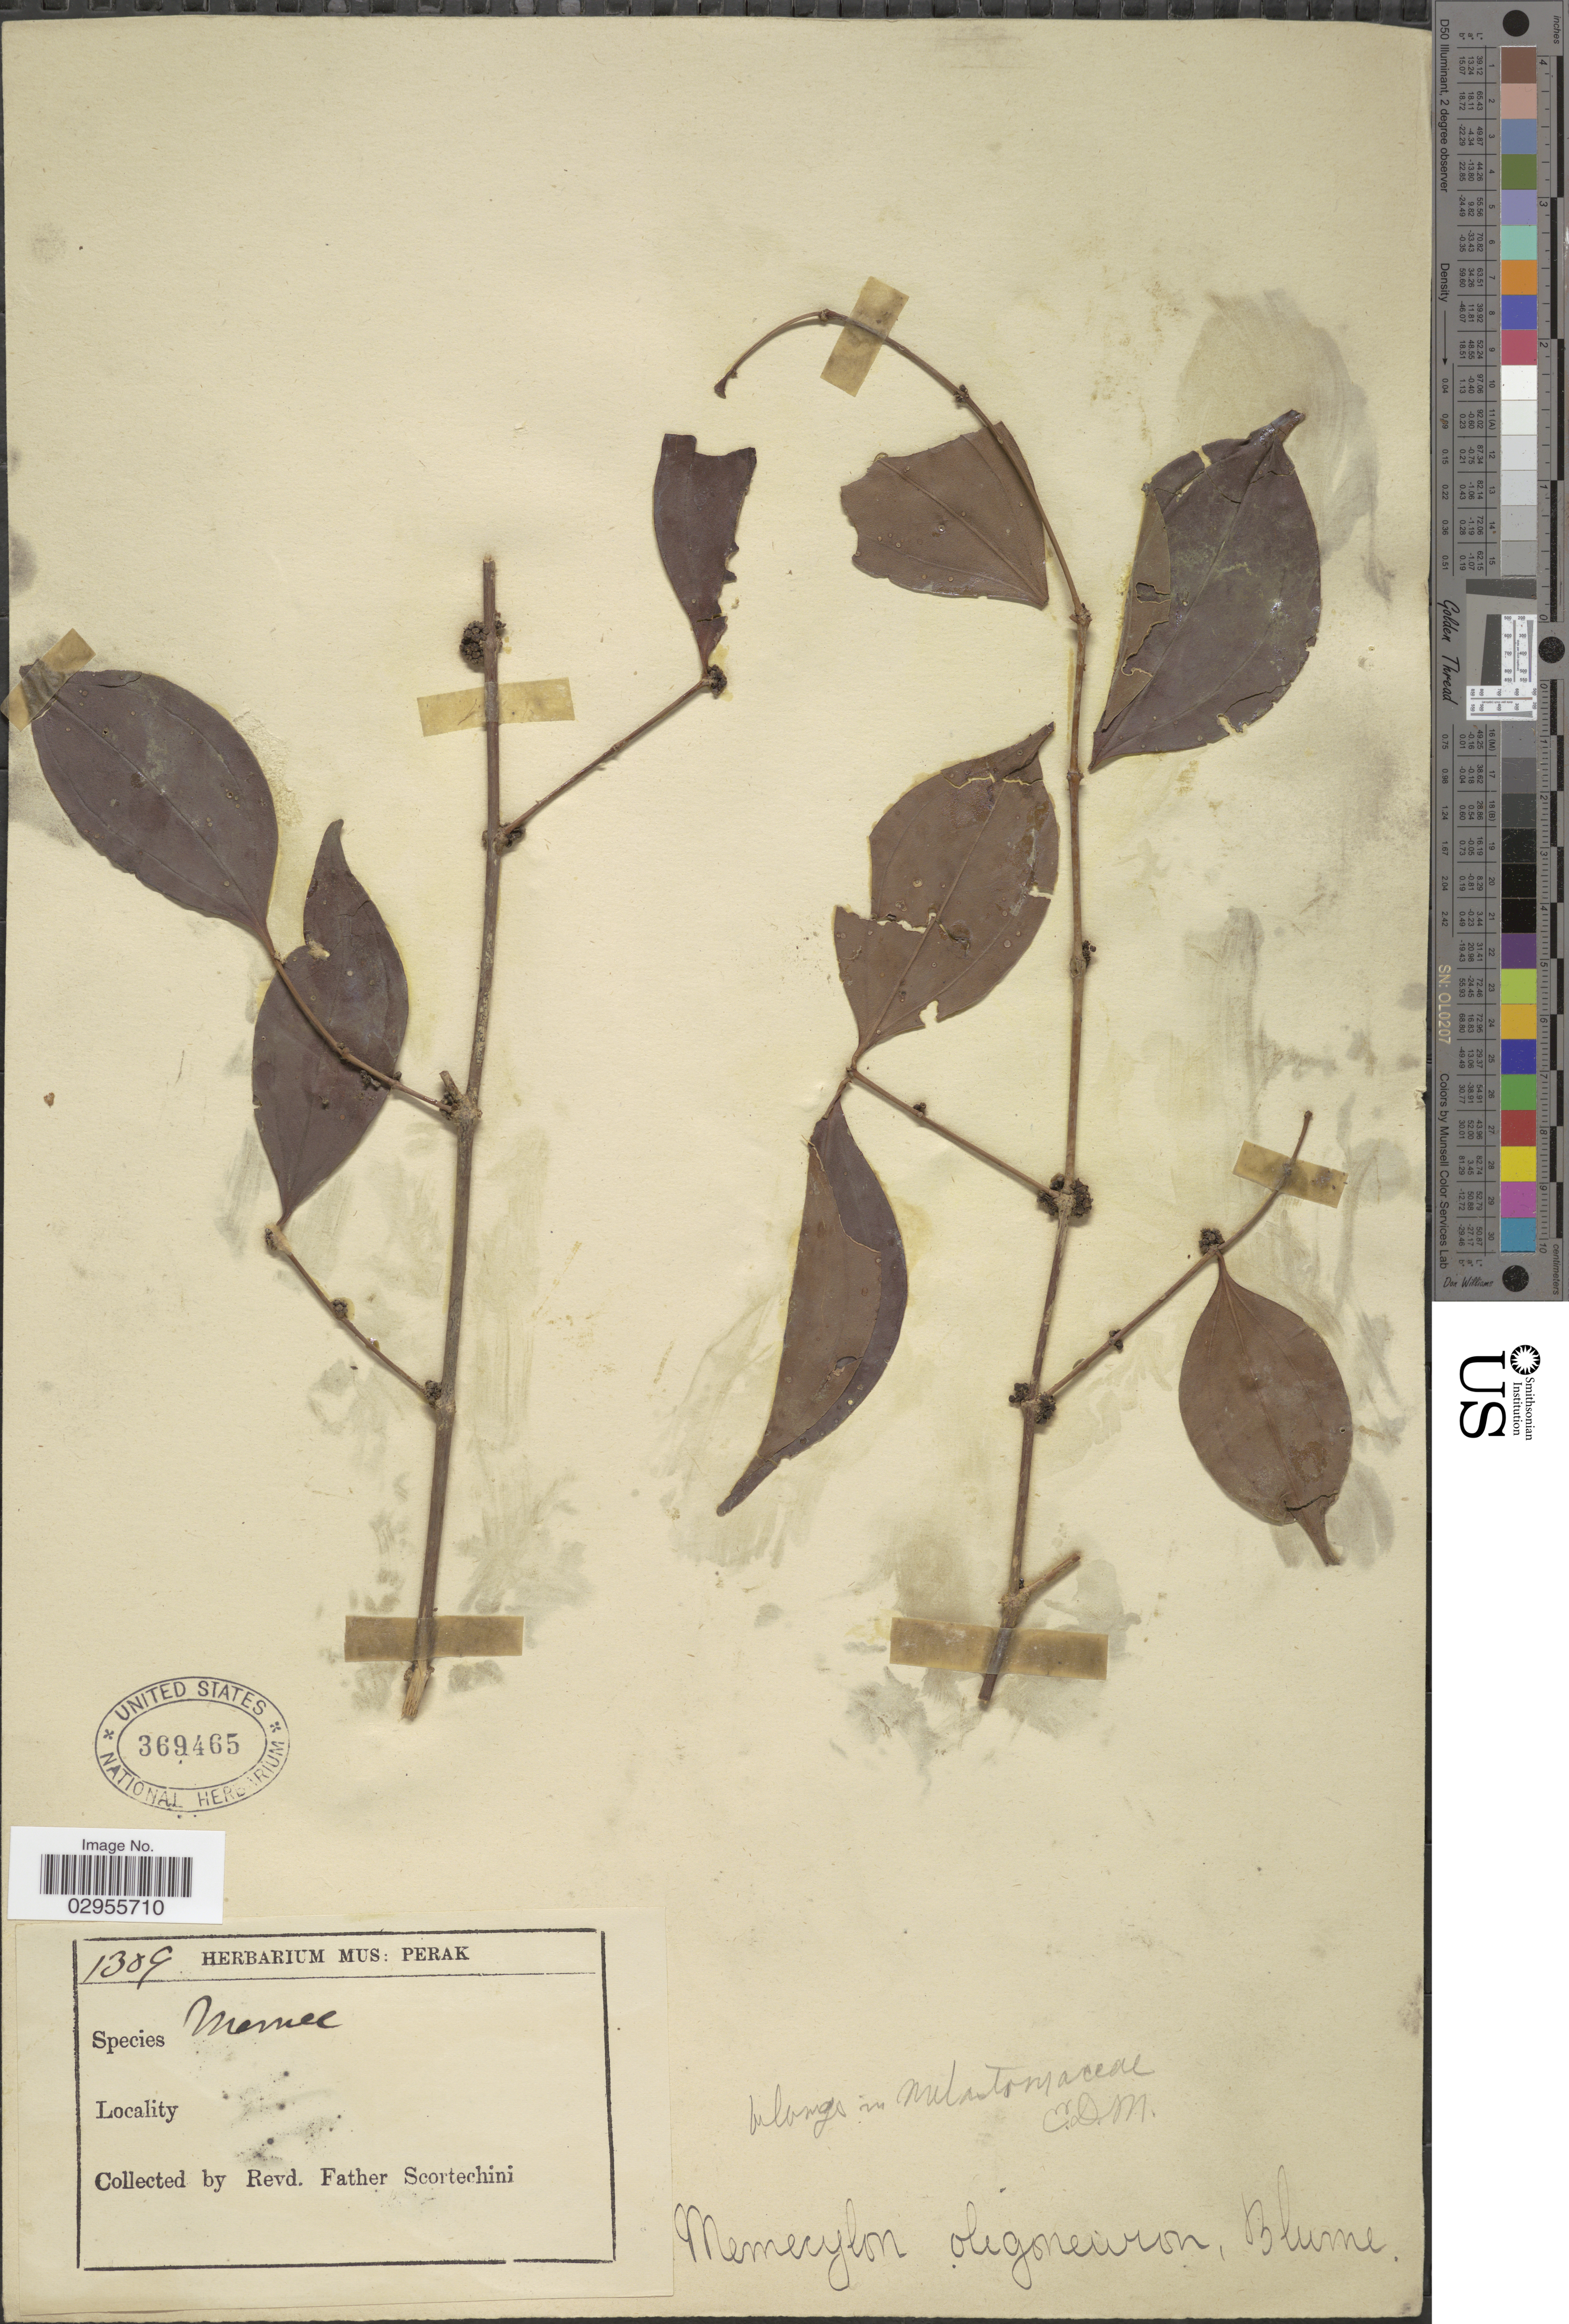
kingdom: Plantae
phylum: Tracheophyta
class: Magnoliopsida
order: Myrtales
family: Melastomataceae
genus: Memecylon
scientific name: Memecylon oligoneurum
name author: Blume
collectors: Fr. Scortechini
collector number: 1309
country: Malaysia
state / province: Perak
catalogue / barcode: US 369465